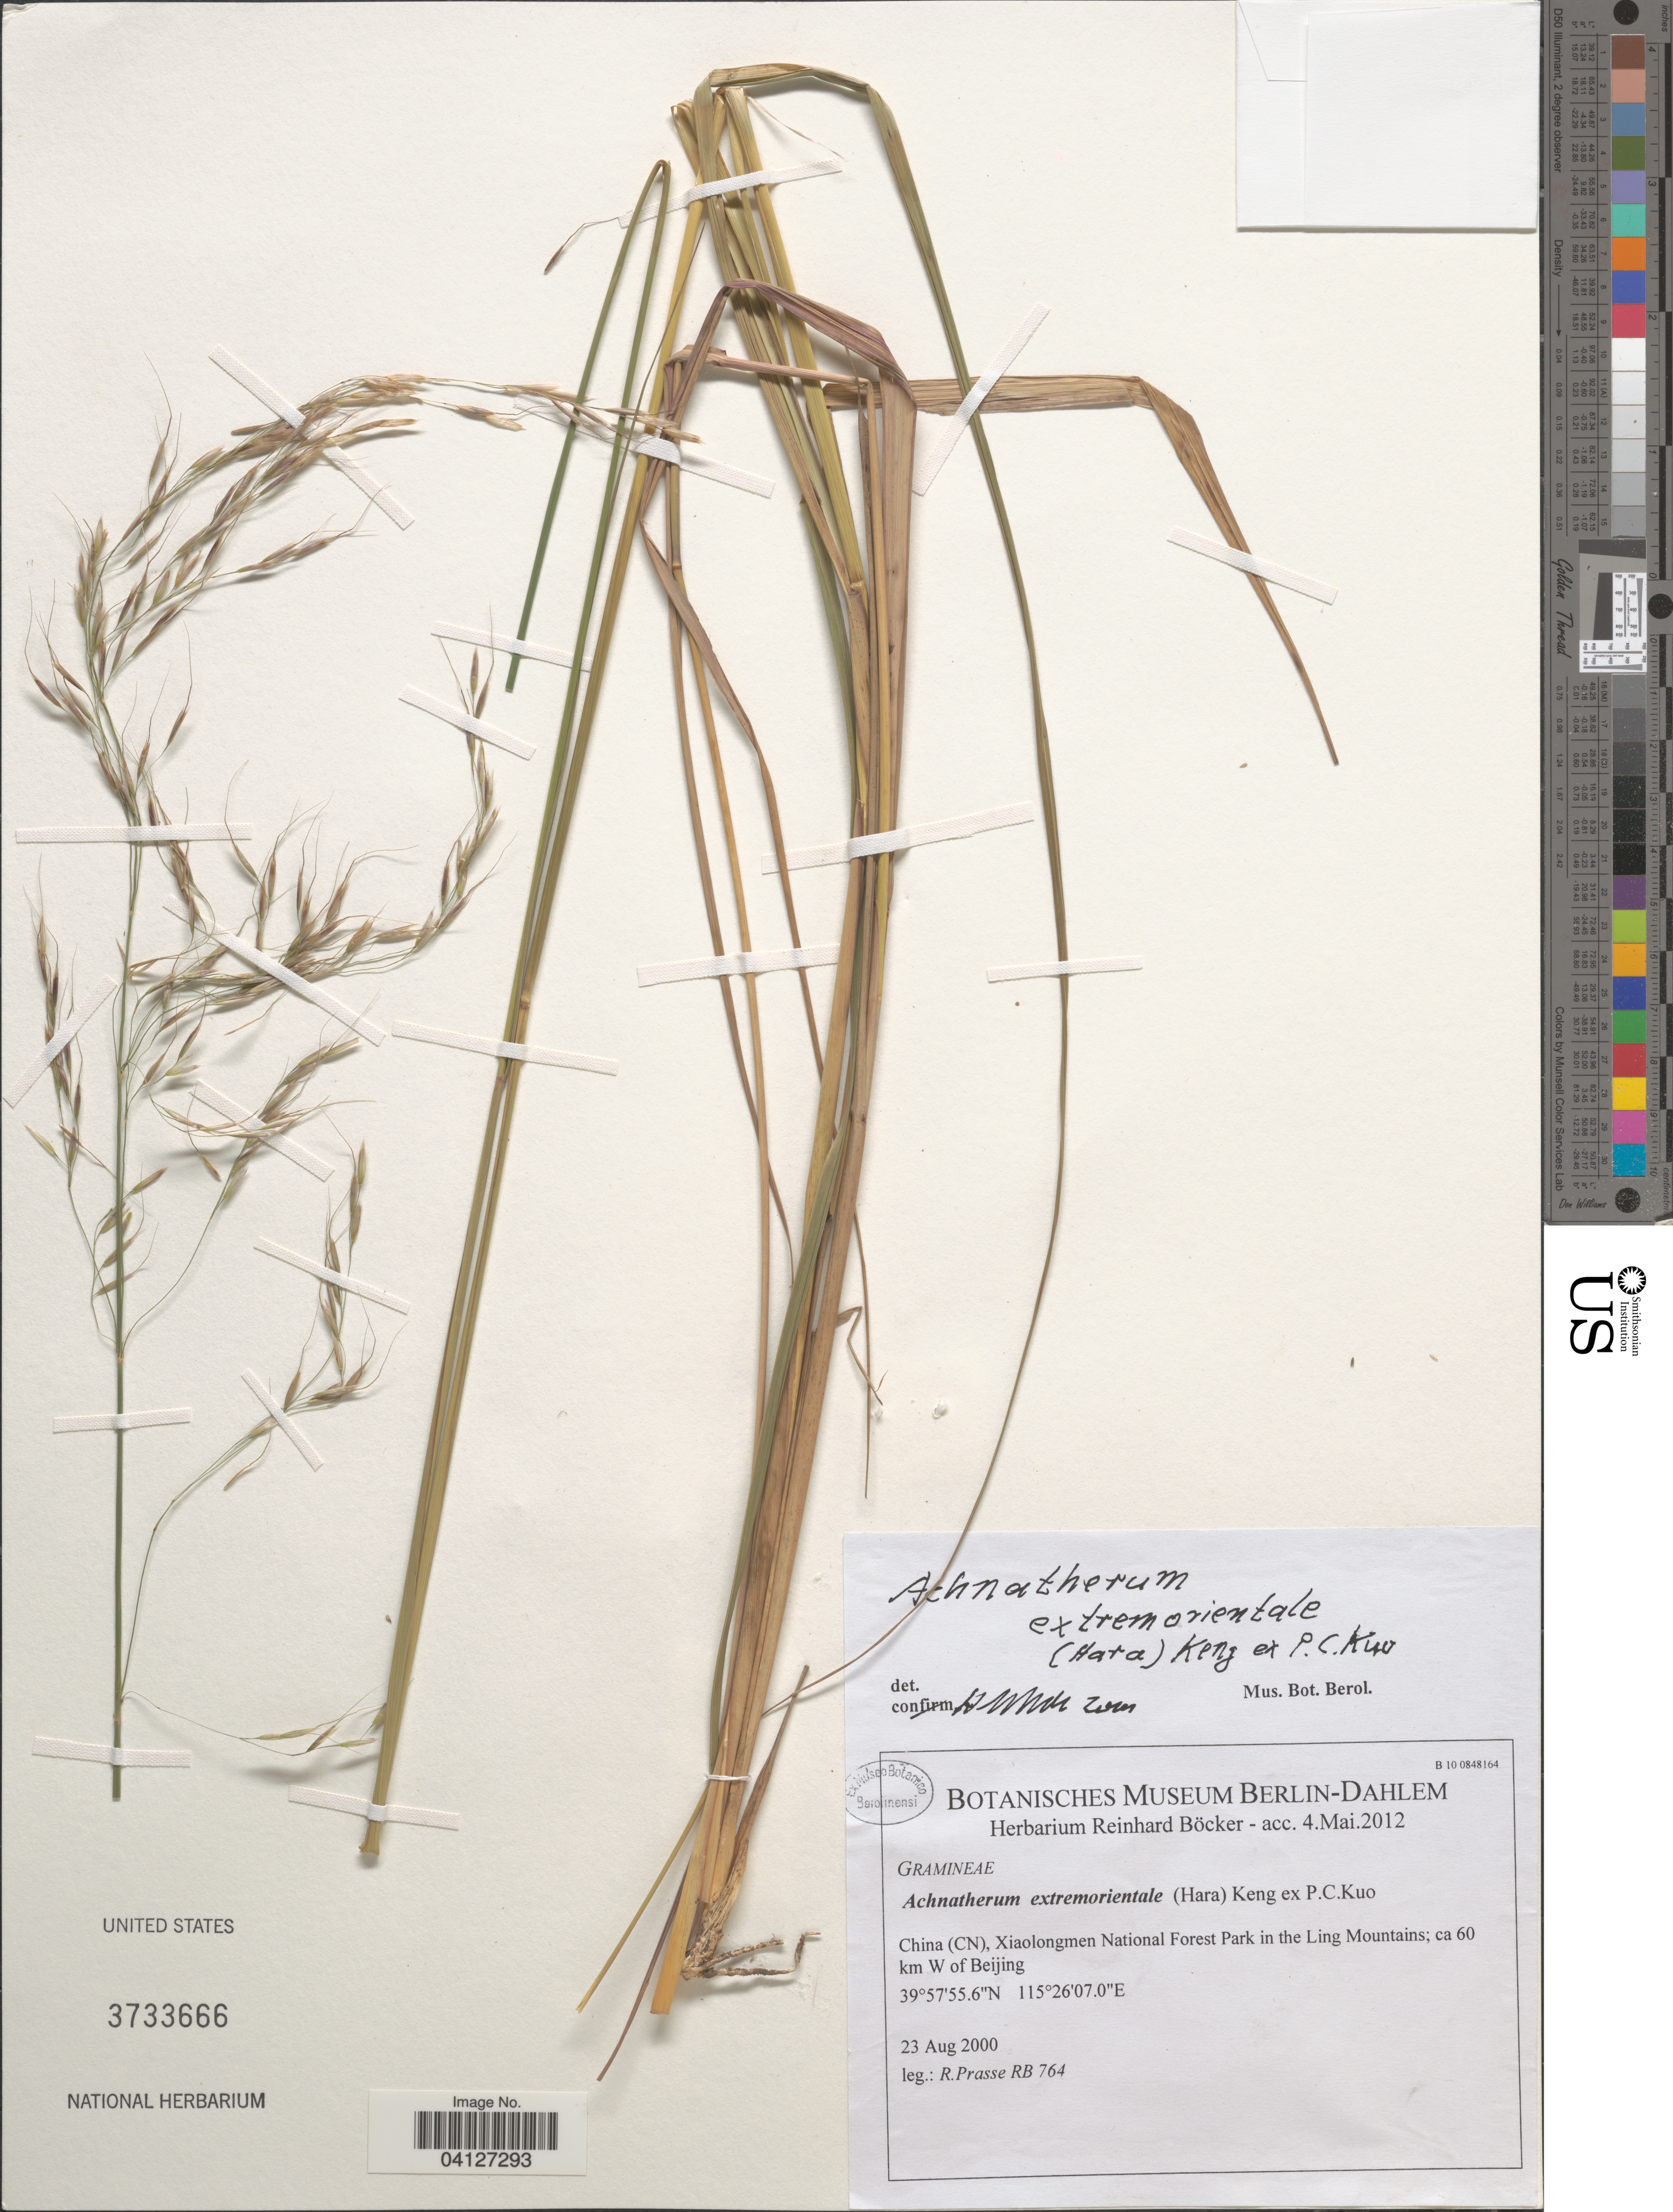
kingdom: Plantae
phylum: Tracheophyta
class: Liliopsida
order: Poales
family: Poaceae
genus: Achnatherum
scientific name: Achnatherum extremiorientale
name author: (H. Hara) Keng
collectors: R. Prasse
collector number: RB764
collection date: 2000-08-23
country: China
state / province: Beijing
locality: Xiaolongmen National Forest Park in the Ling Mountains; ca 60 km W of Beijing.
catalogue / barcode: US 3733666